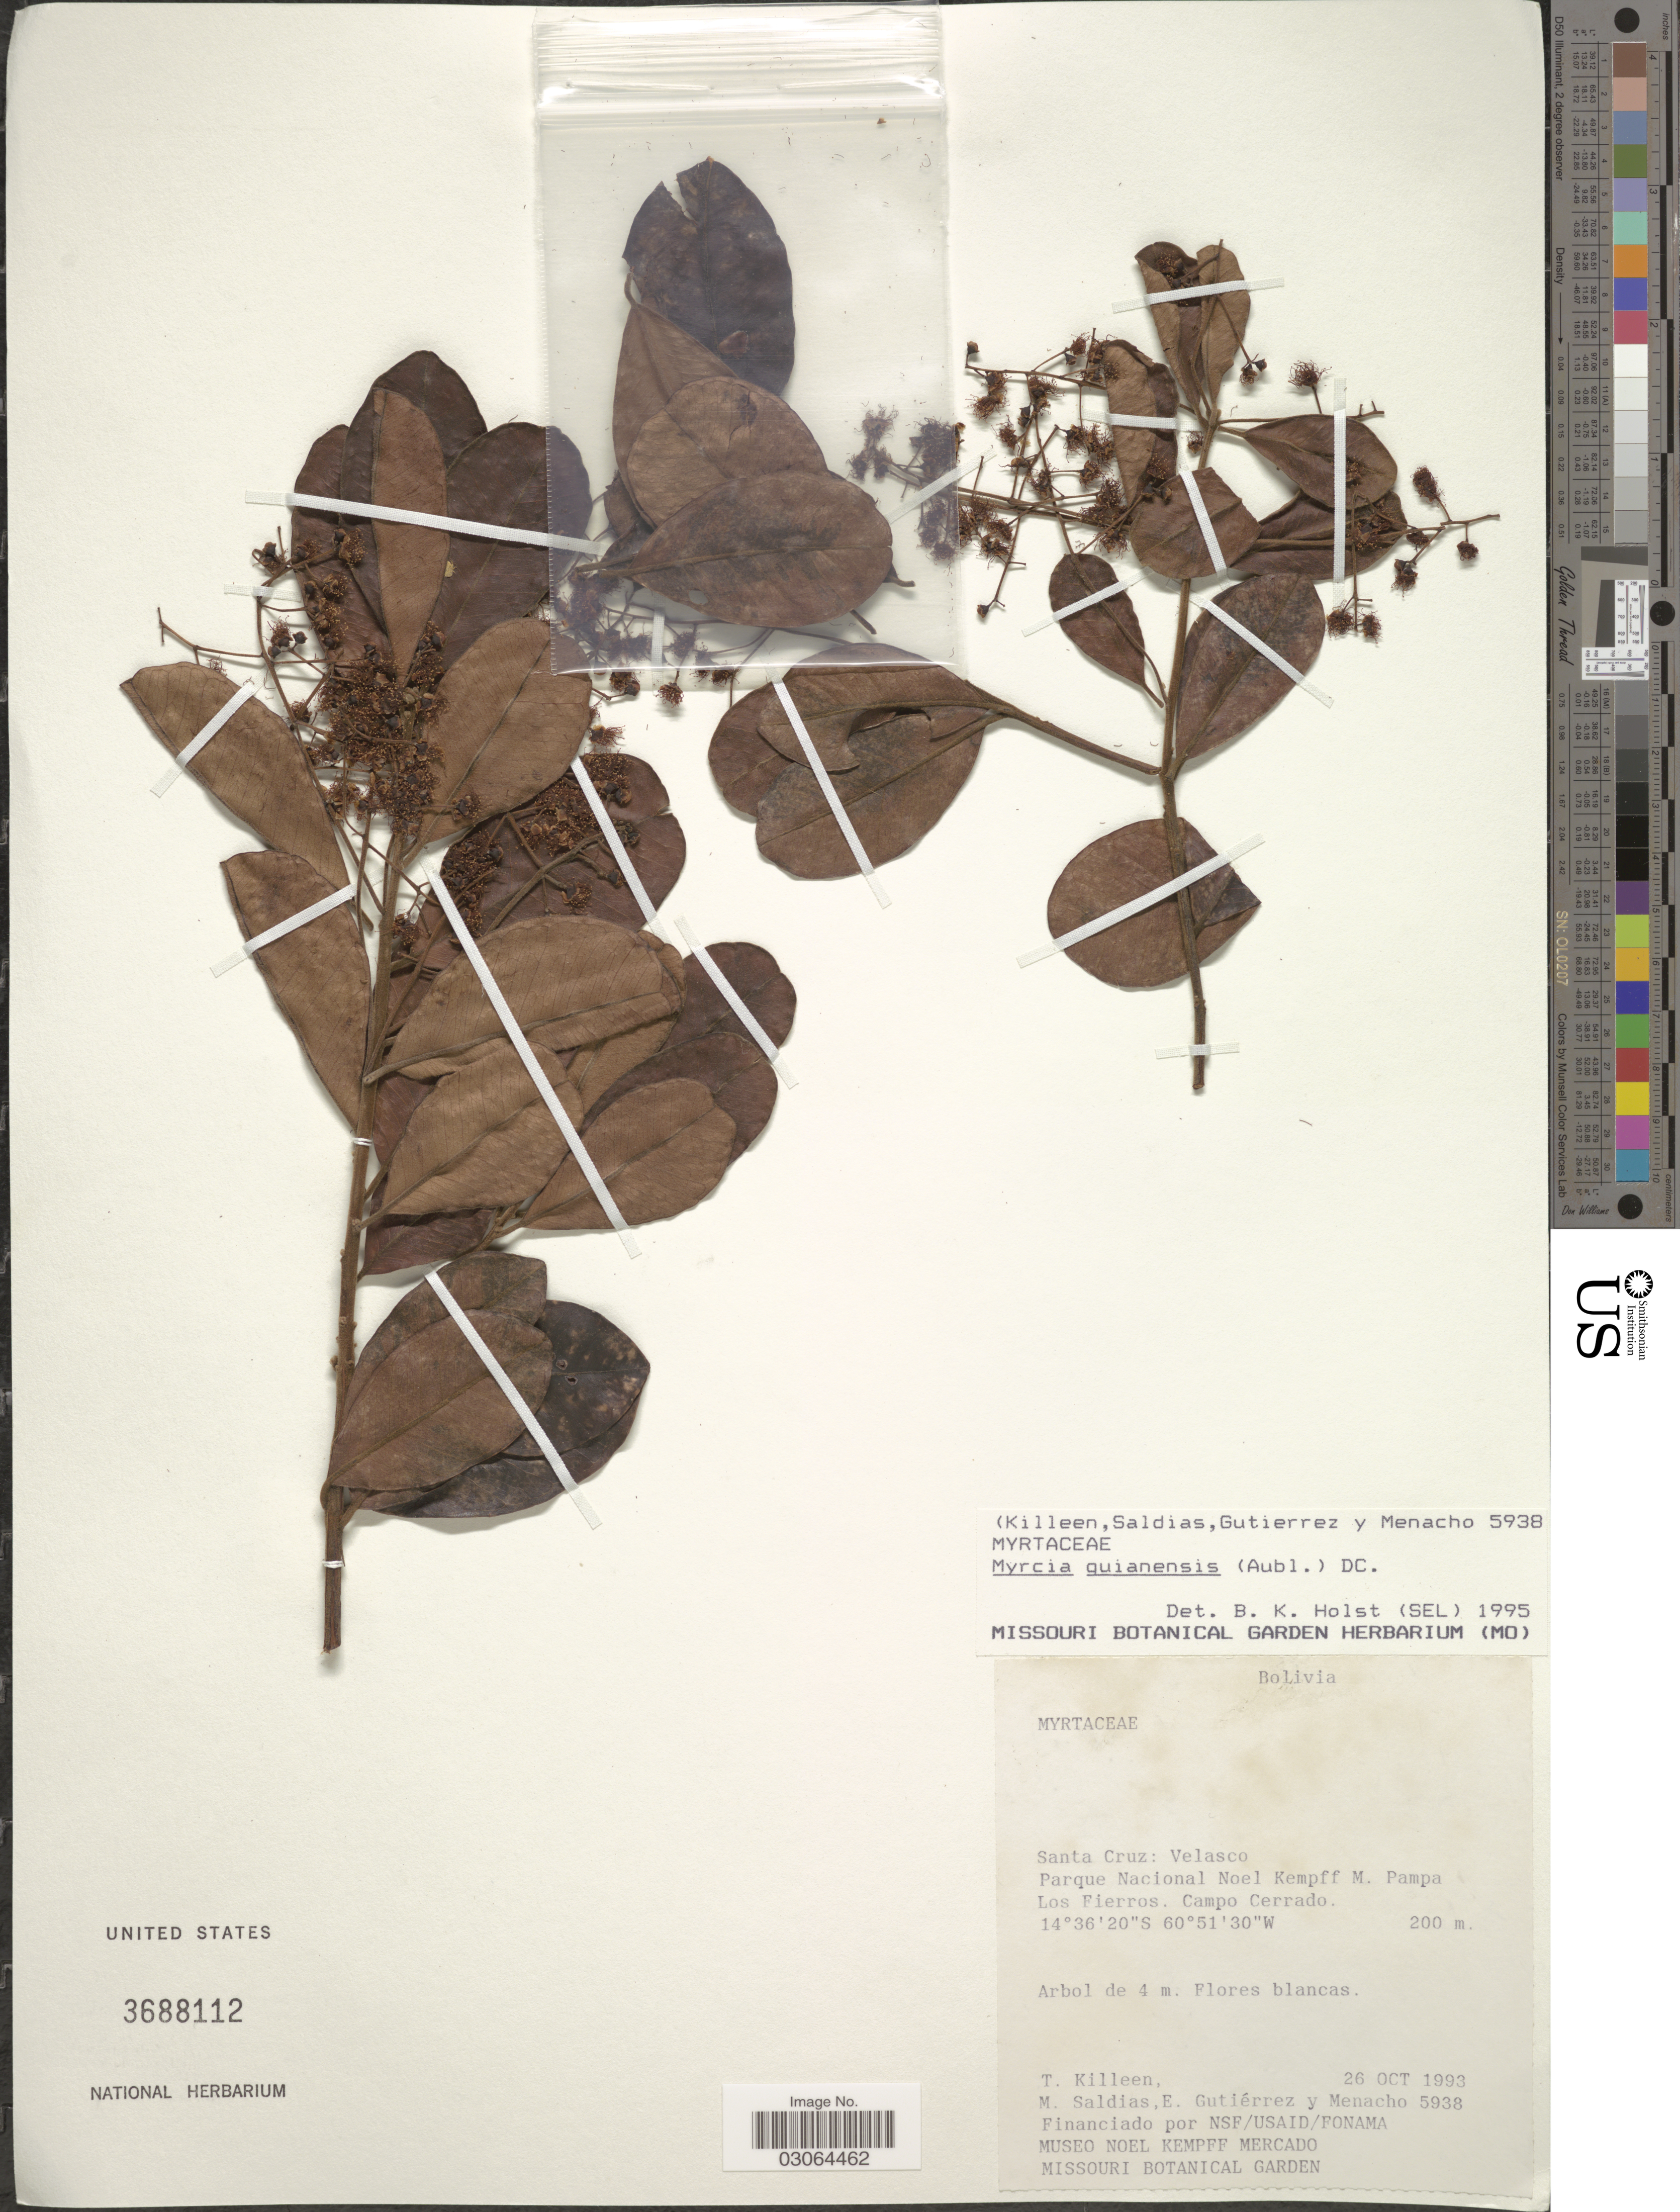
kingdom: Plantae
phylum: Tracheophyta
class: Magnoliopsida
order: Myrtales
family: Myrtaceae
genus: Myrcia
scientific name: Myrcia guianensis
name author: (Aubl.) DC.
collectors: T. J. Killeen, M. Saldias, E. Gutiérrez & Menacho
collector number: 5938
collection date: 1993-10-26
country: Bolivia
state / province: Santa Cruz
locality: Velasco, Parque Nacional Noel Kempff M. Pampa, Los Fierros. Campo Cerrado.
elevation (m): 200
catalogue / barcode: US 3688112